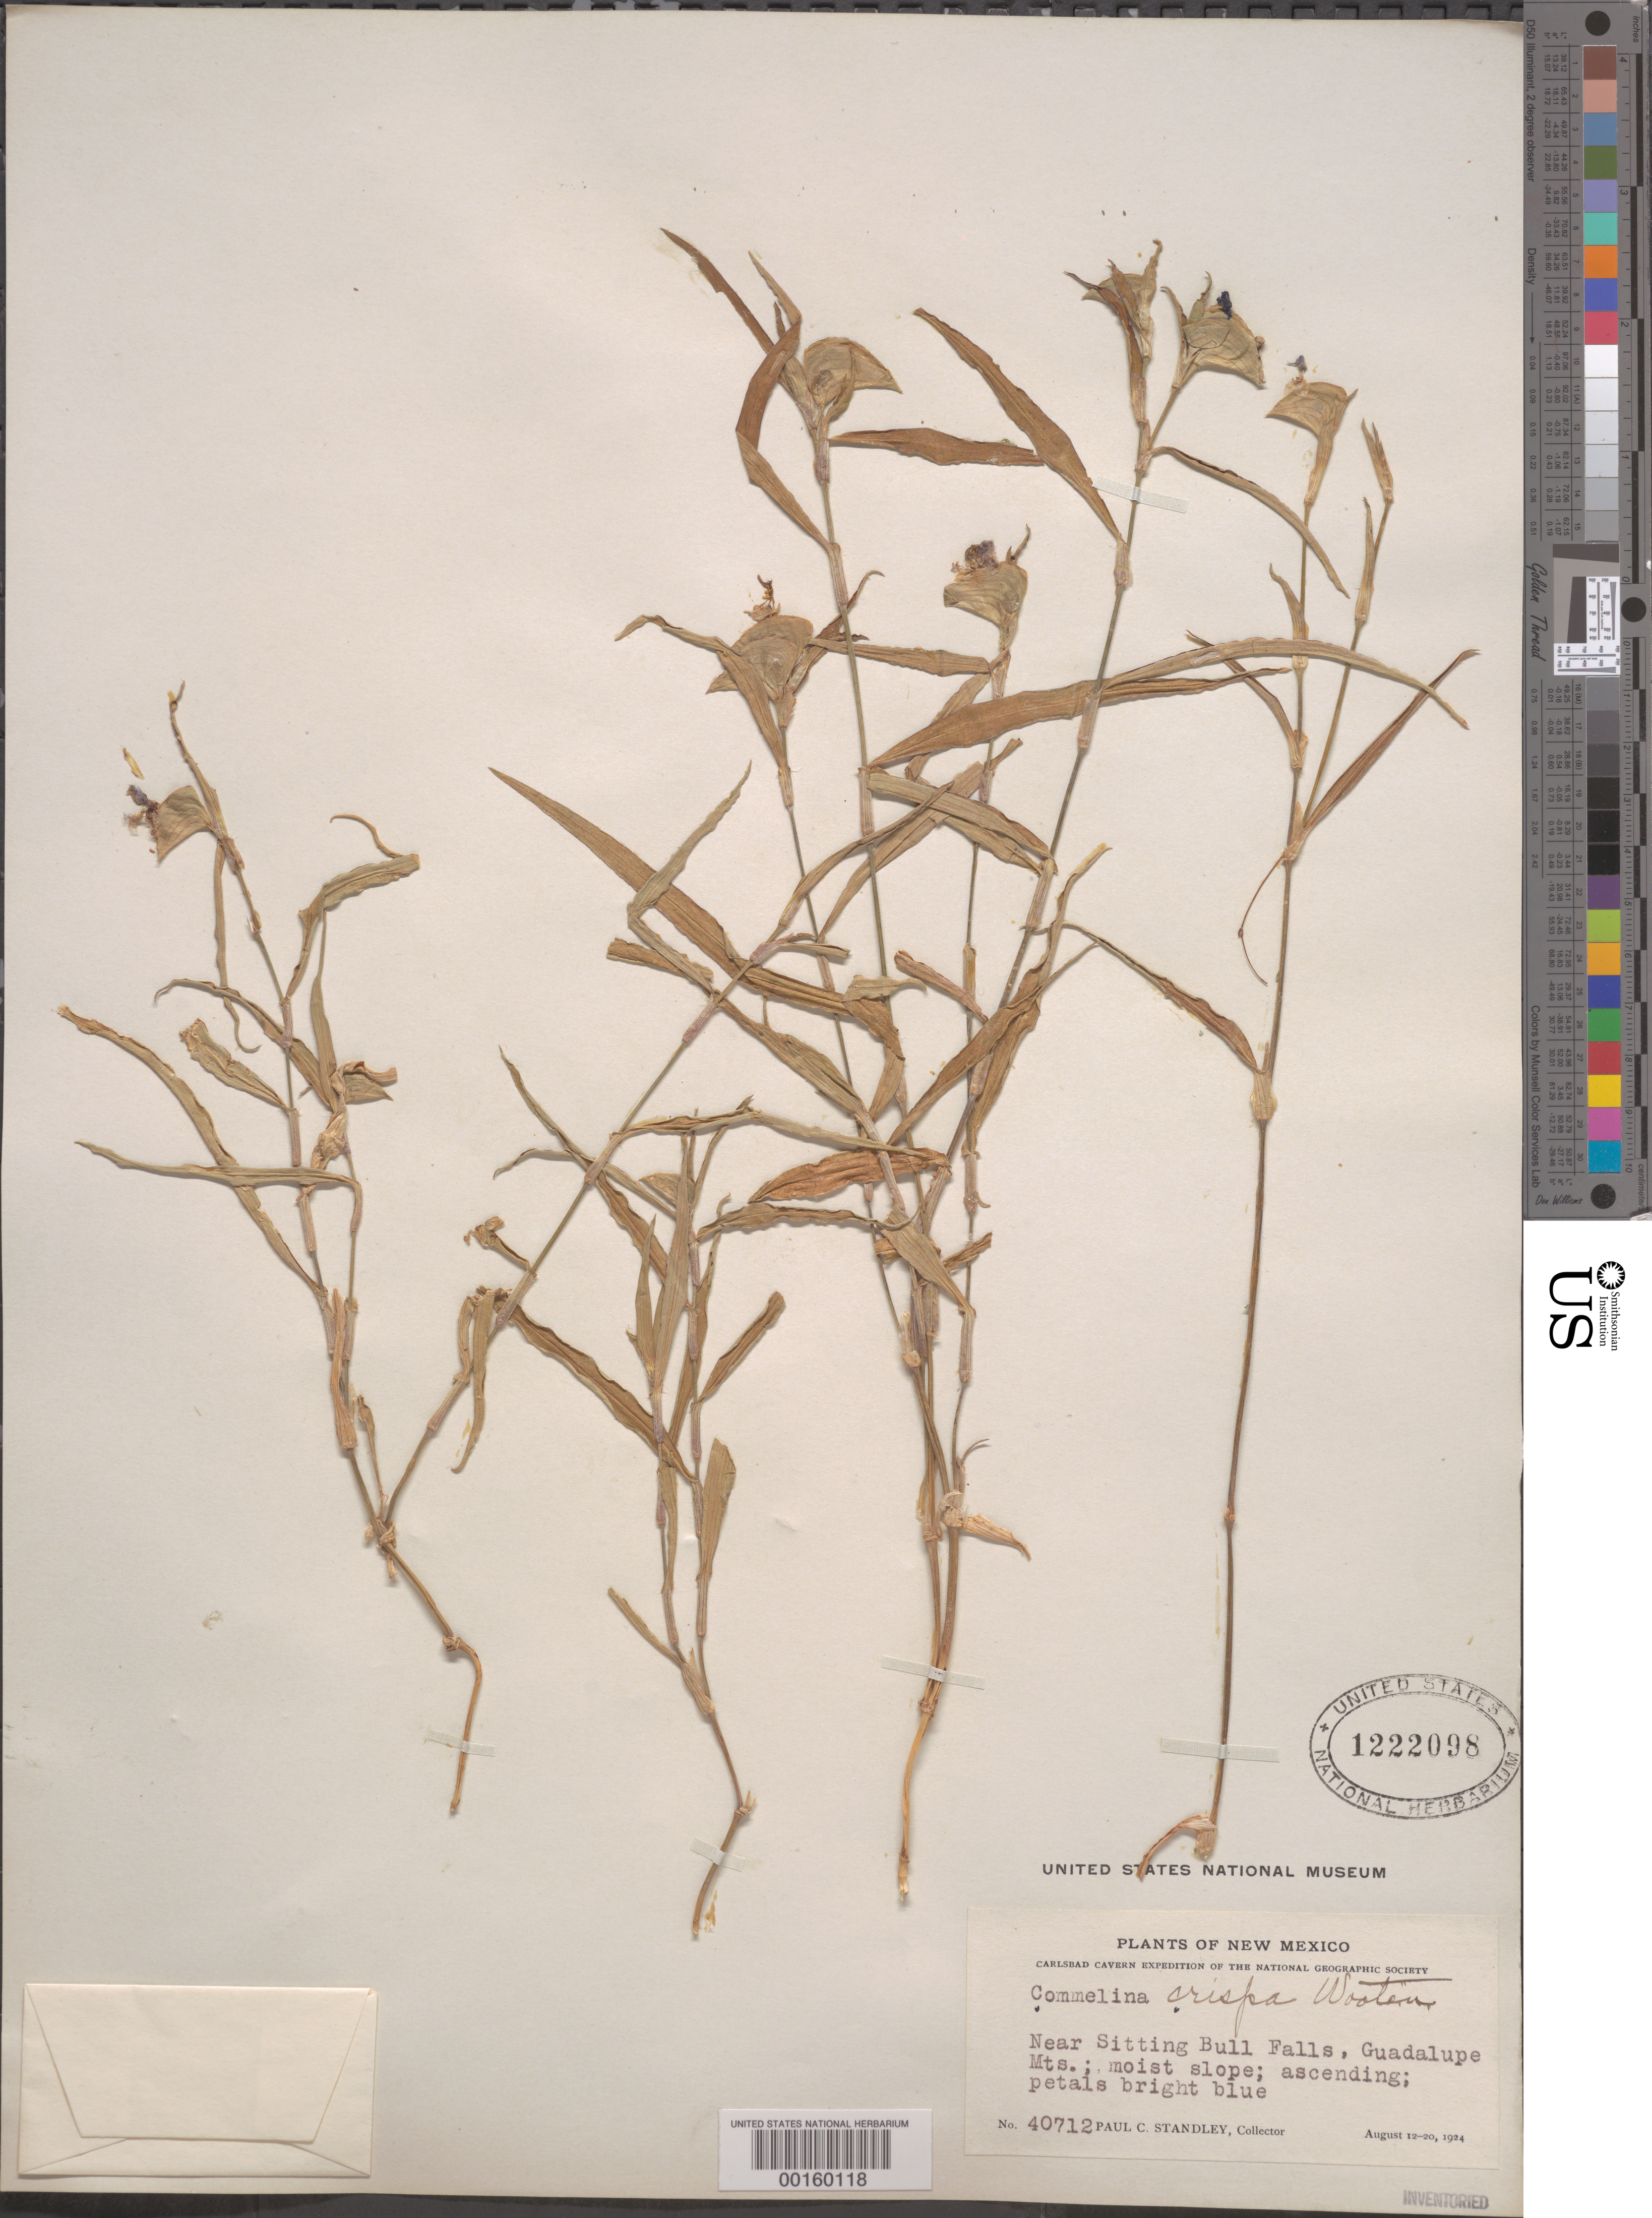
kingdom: Plantae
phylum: Tracheophyta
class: Liliopsida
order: Commelinales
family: Commelinaceae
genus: Commelina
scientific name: Commelina erecta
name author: L.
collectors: P. C. Standley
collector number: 40712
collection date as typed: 12 Aug 1924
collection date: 1924-08-12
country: United States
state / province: New Mexico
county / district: Otero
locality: Guadalupe mts., near sitting bull falls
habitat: Moist slope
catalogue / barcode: US 1222098